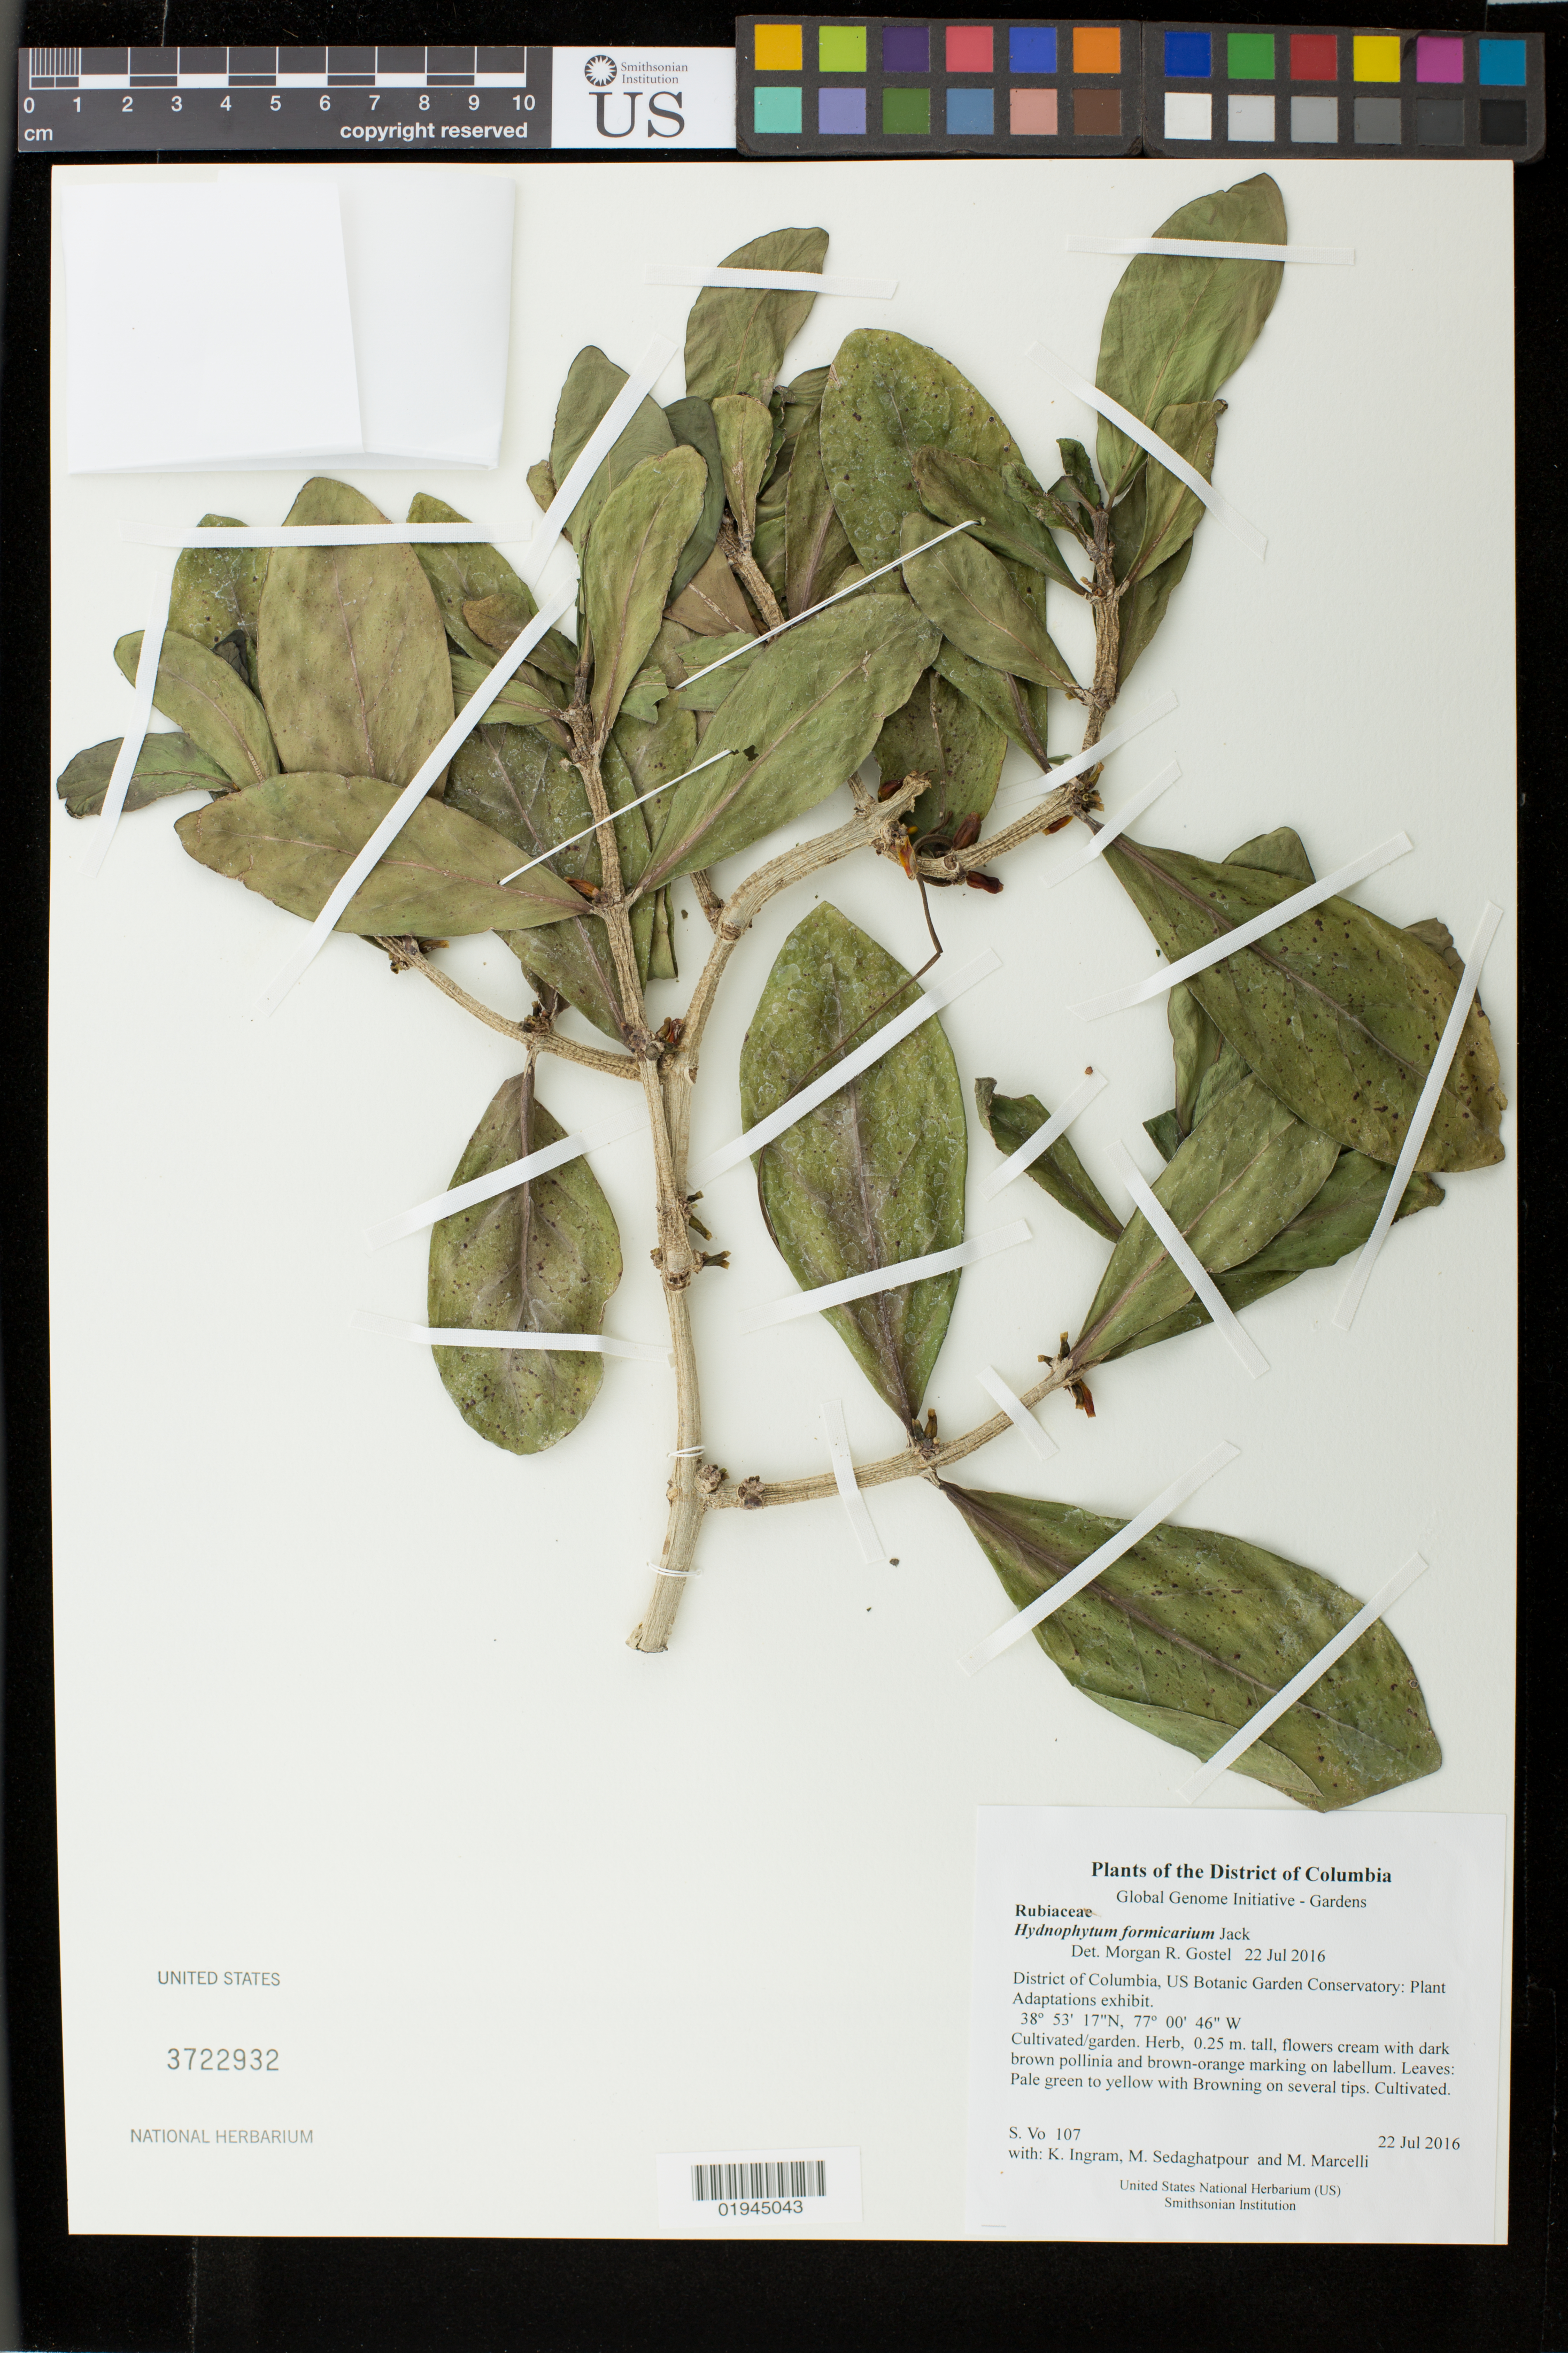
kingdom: Plantae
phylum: Tracheophyta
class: Magnoliopsida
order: Gentianales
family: Rubiaceae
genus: Hydnophytum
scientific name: Hydnophytum formicarum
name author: Jack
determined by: Gostel, Morgan R., (BRIT), Botanical Research Institute of Texas (UNITED STATES)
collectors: S. Vo, K. S. Ingram, M. Sedaghatpour & M. Marcelli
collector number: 107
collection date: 2016-07-22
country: United States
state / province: District of Columbia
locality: US Botanic Garden Conservatory: Plant Adaptations exhibit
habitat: Cultivated/garden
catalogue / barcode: US 3722932